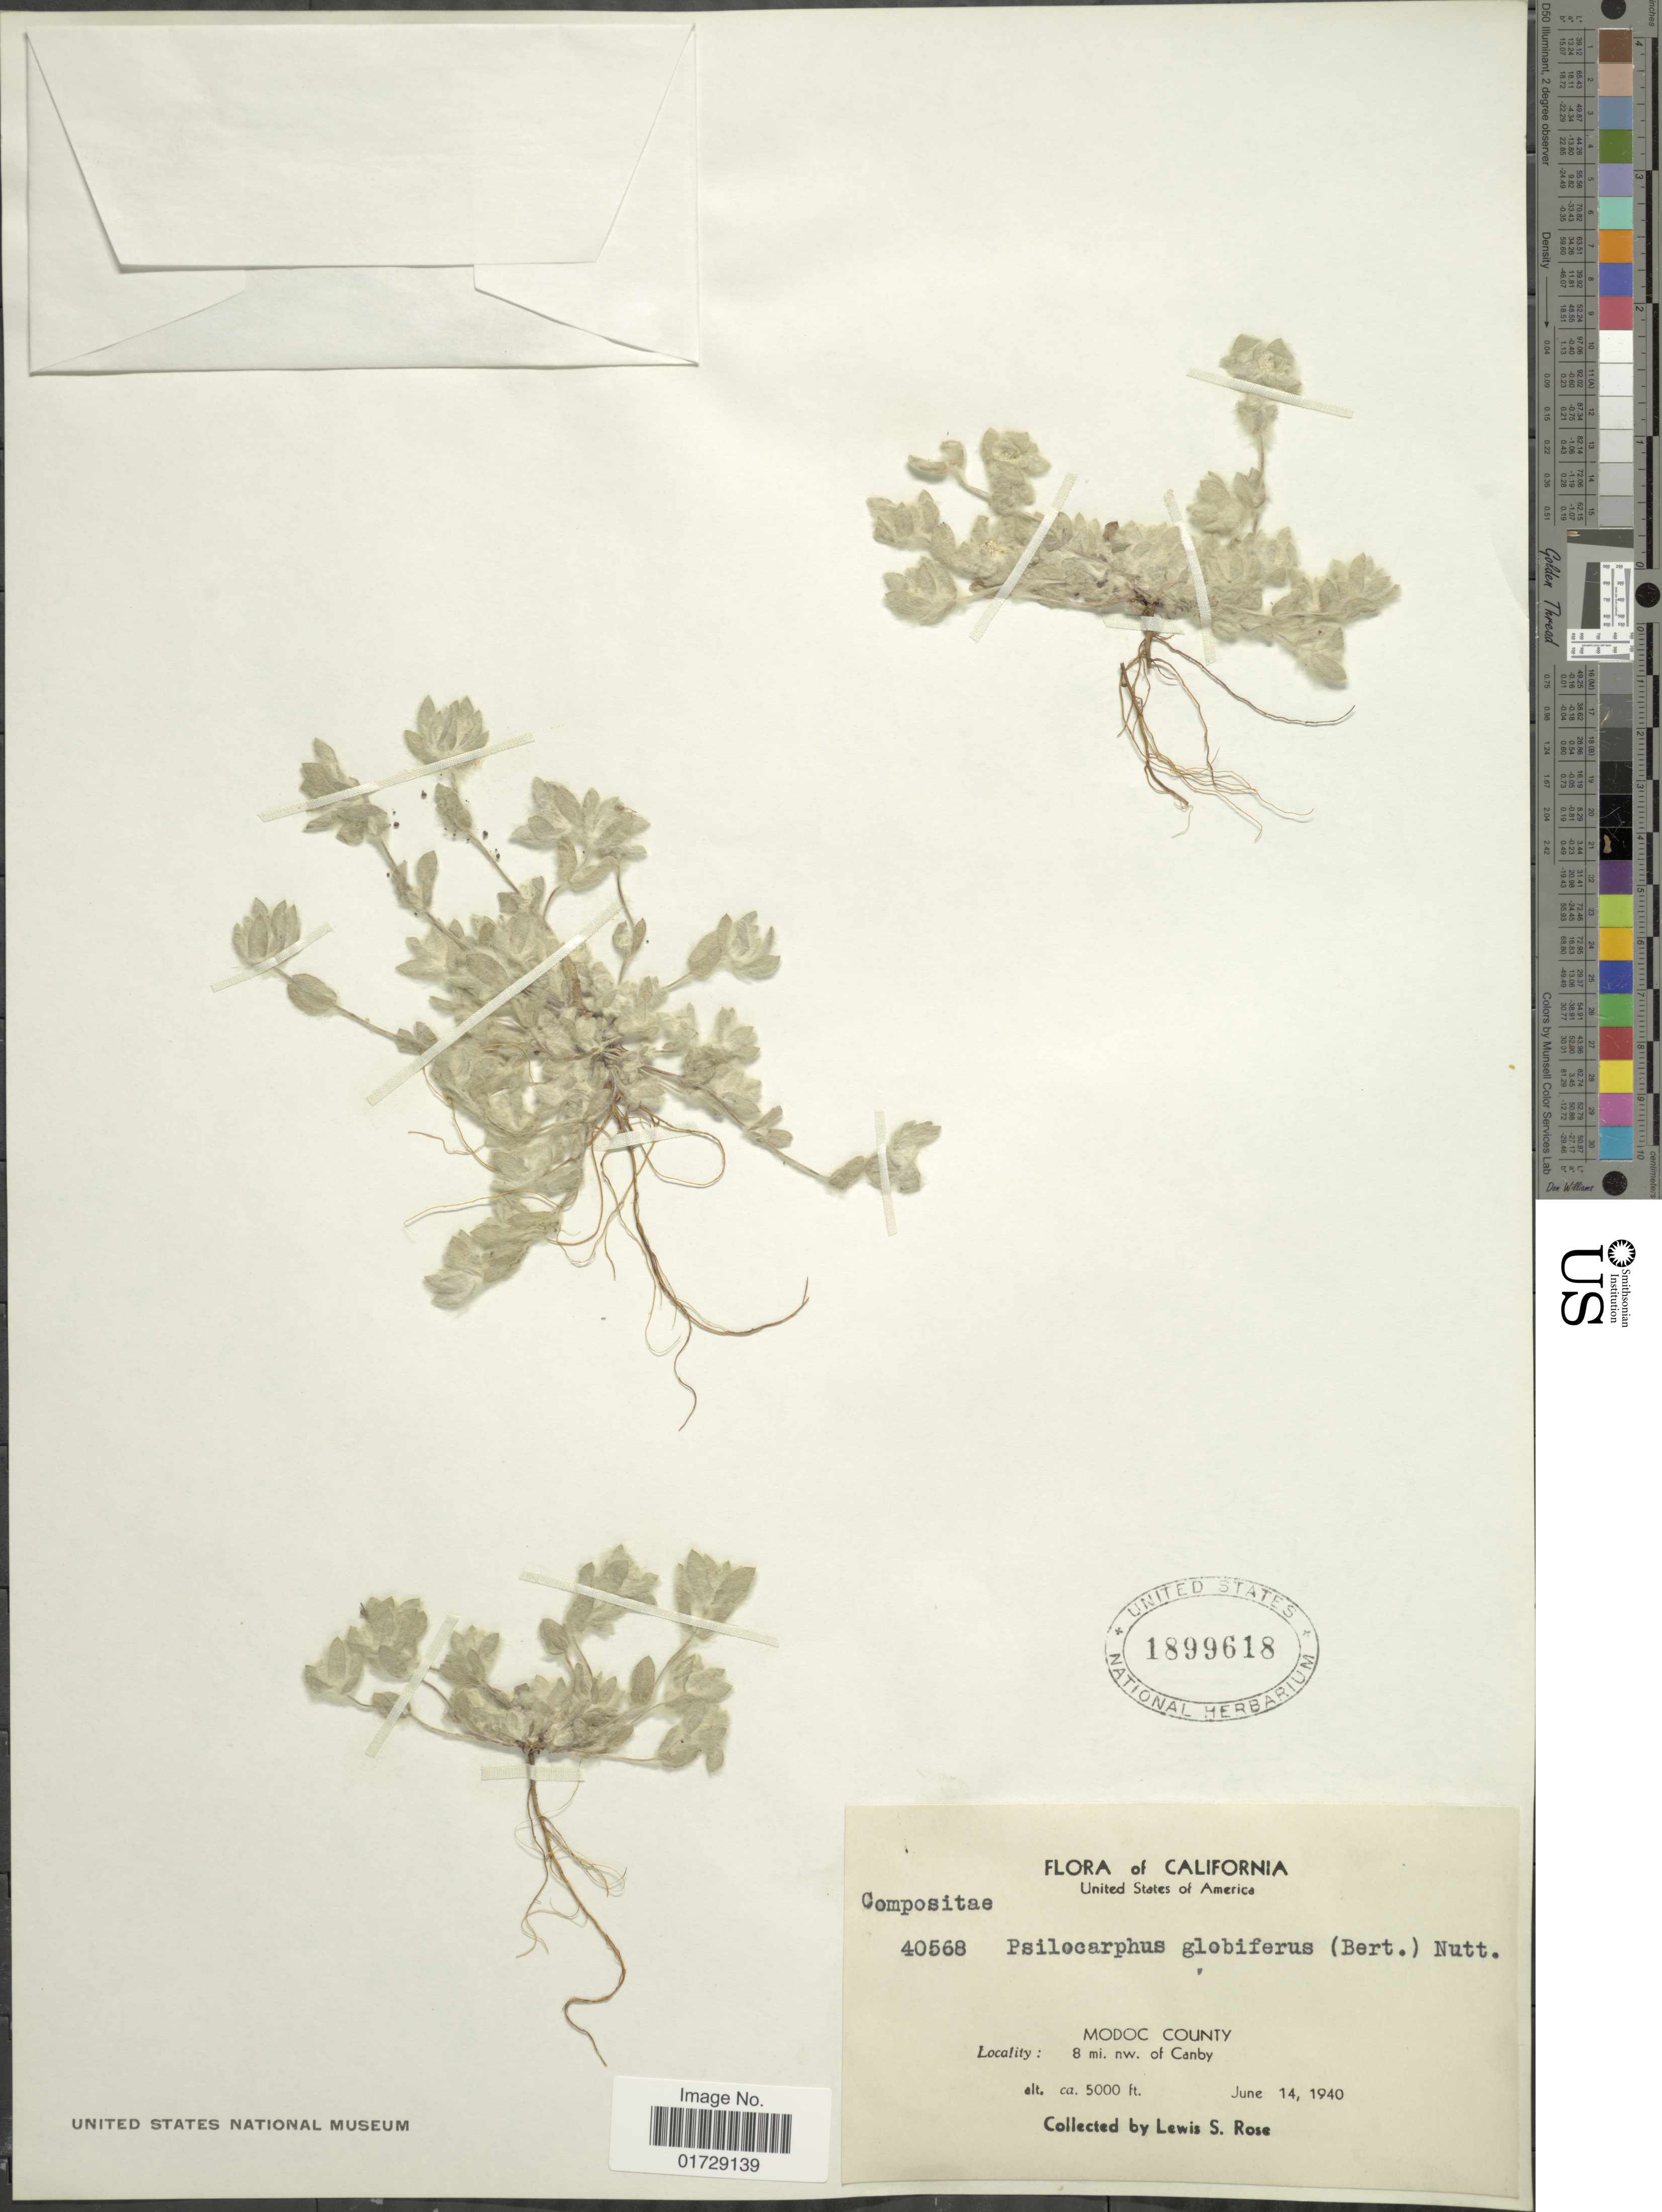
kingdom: Plantae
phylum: Tracheophyta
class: Magnoliopsida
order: Asterales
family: Asteraceae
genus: Psilocarphus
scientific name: Psilocarphus brevissimus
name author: Nutt.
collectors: L. S. Rose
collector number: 40568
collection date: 1940-06-14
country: United States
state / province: California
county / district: Modoc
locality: Modoc County, 8 mi. nw. of Canby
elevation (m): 1524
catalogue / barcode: US 1899618